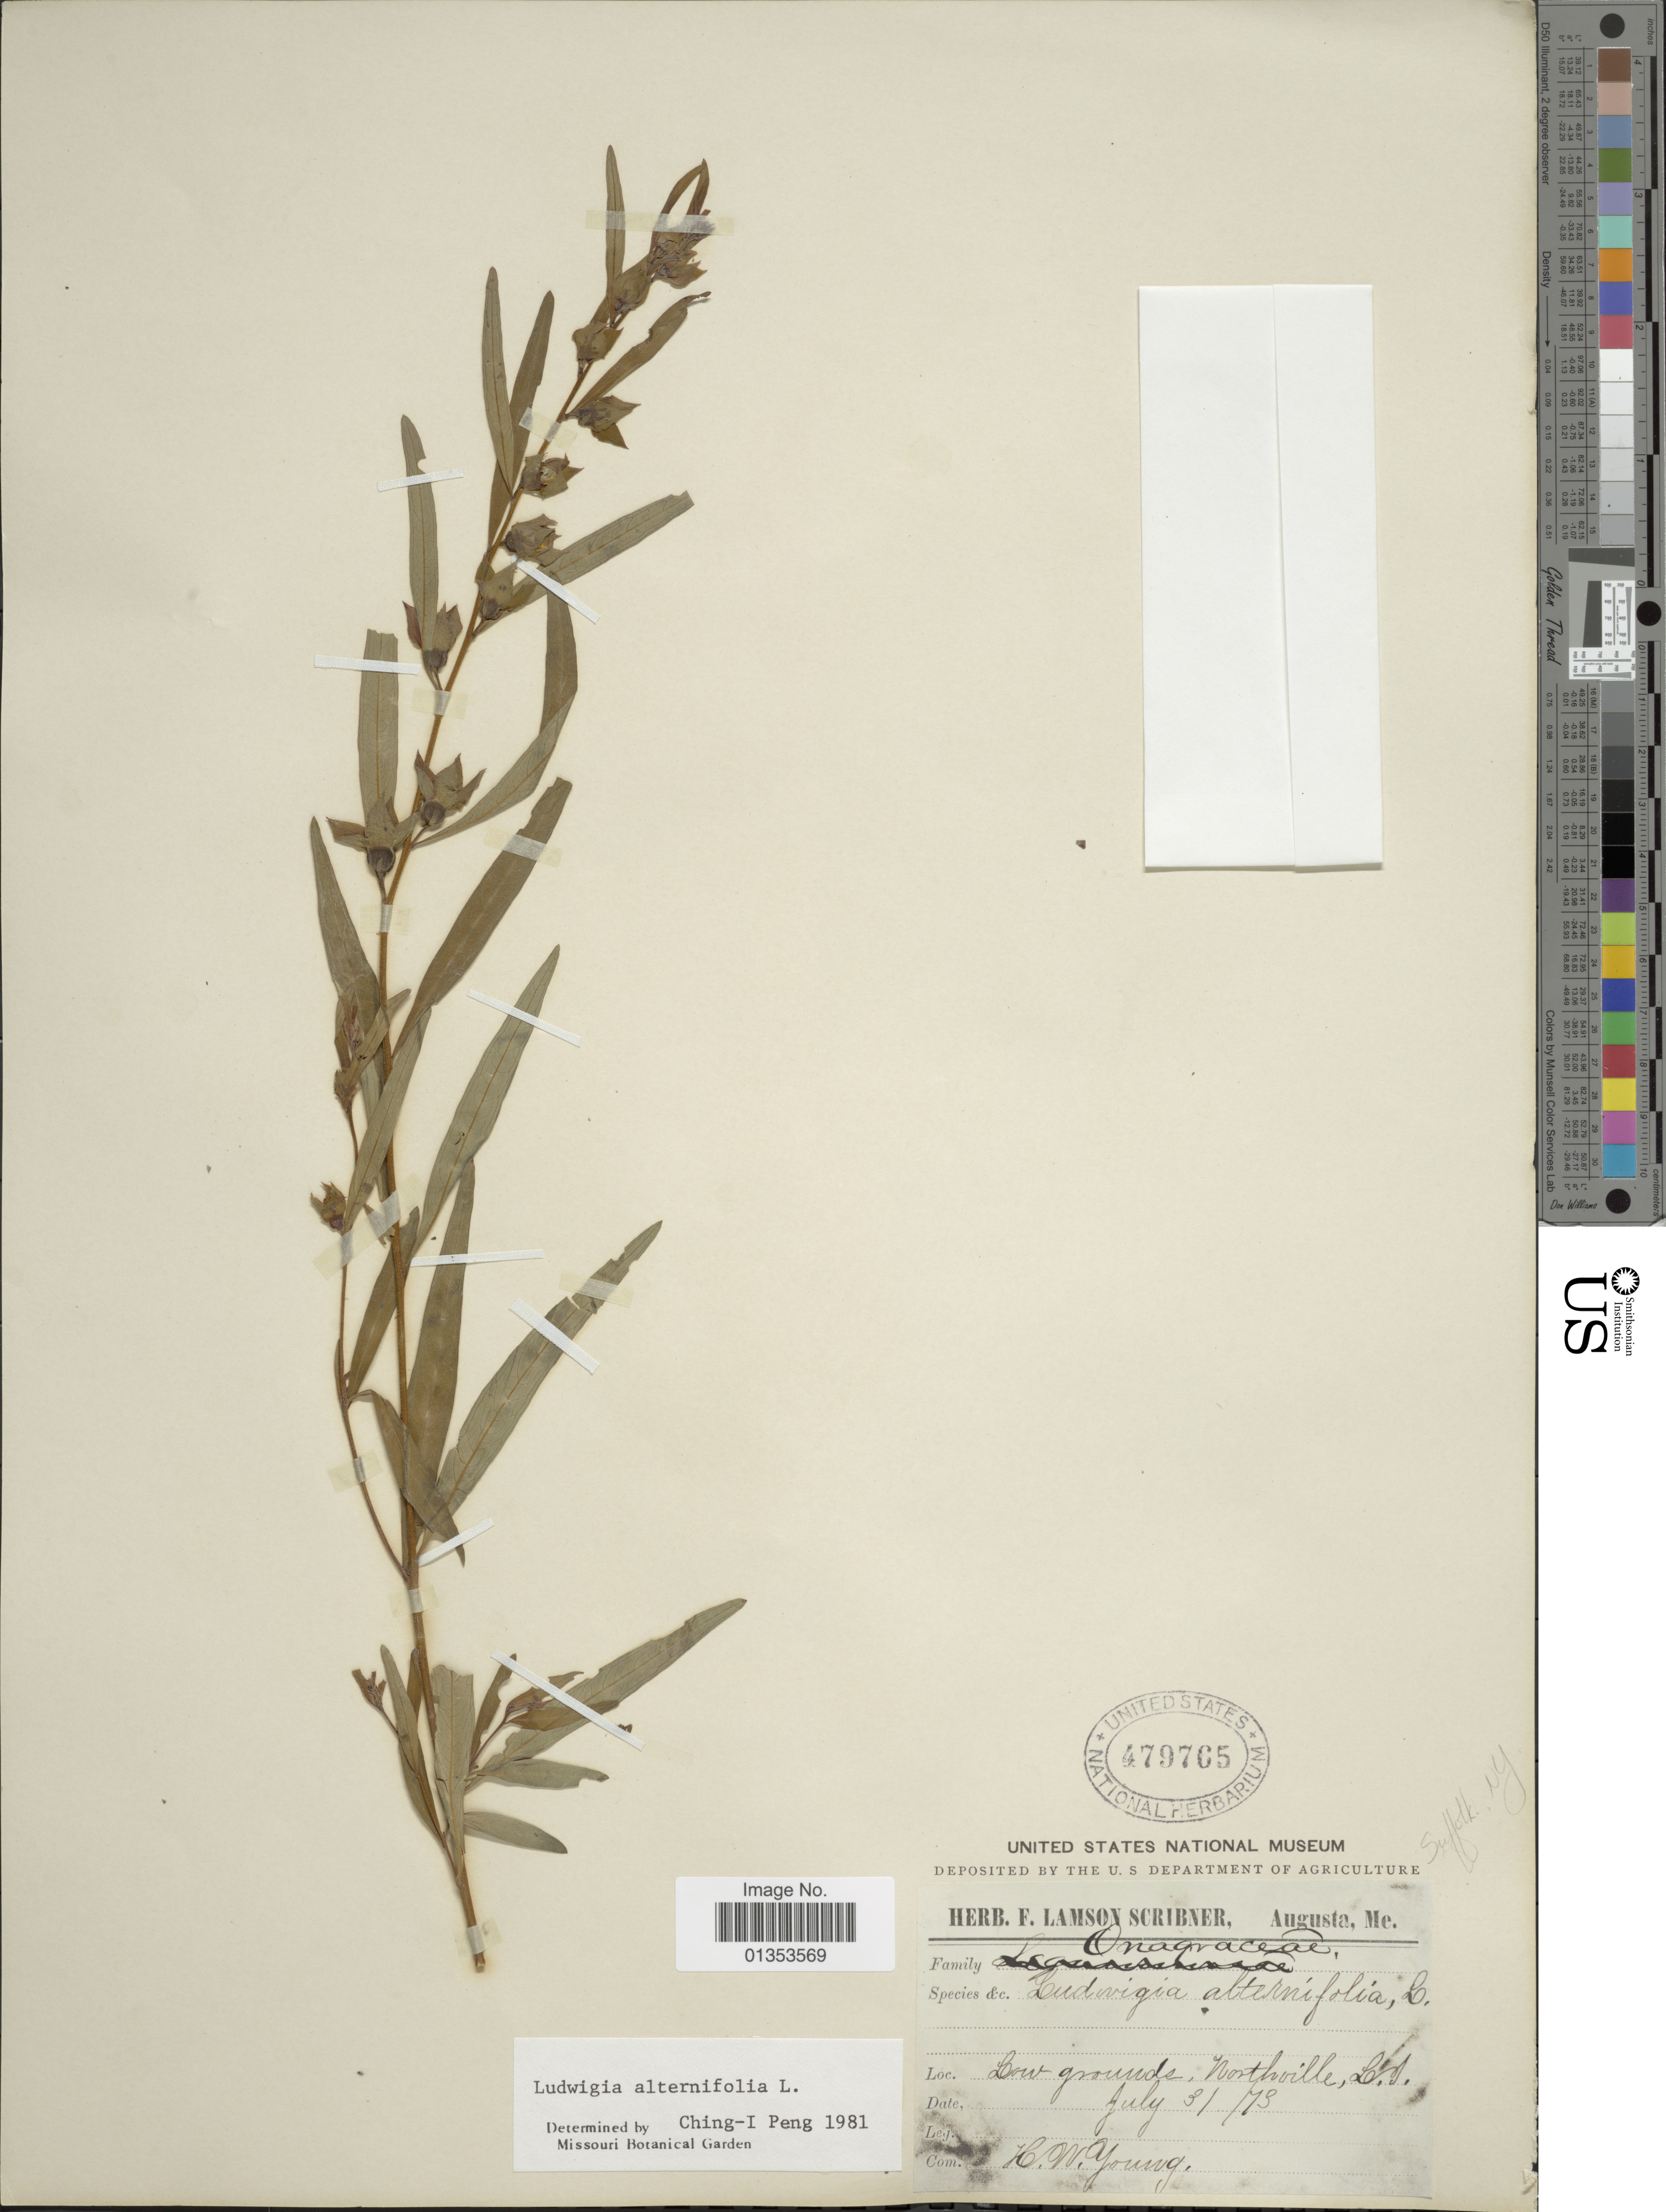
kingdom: Plantae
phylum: Tracheophyta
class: Magnoliopsida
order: Myrtales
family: Onagraceae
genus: Ludwigia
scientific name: Ludwigia alternifolia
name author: L.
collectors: ex herb. F. Lamson Scribner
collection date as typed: Transcribed d/m/y: 31/7/73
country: United States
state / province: New York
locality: Low grounds, Northville, L. I.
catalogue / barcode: US 479765